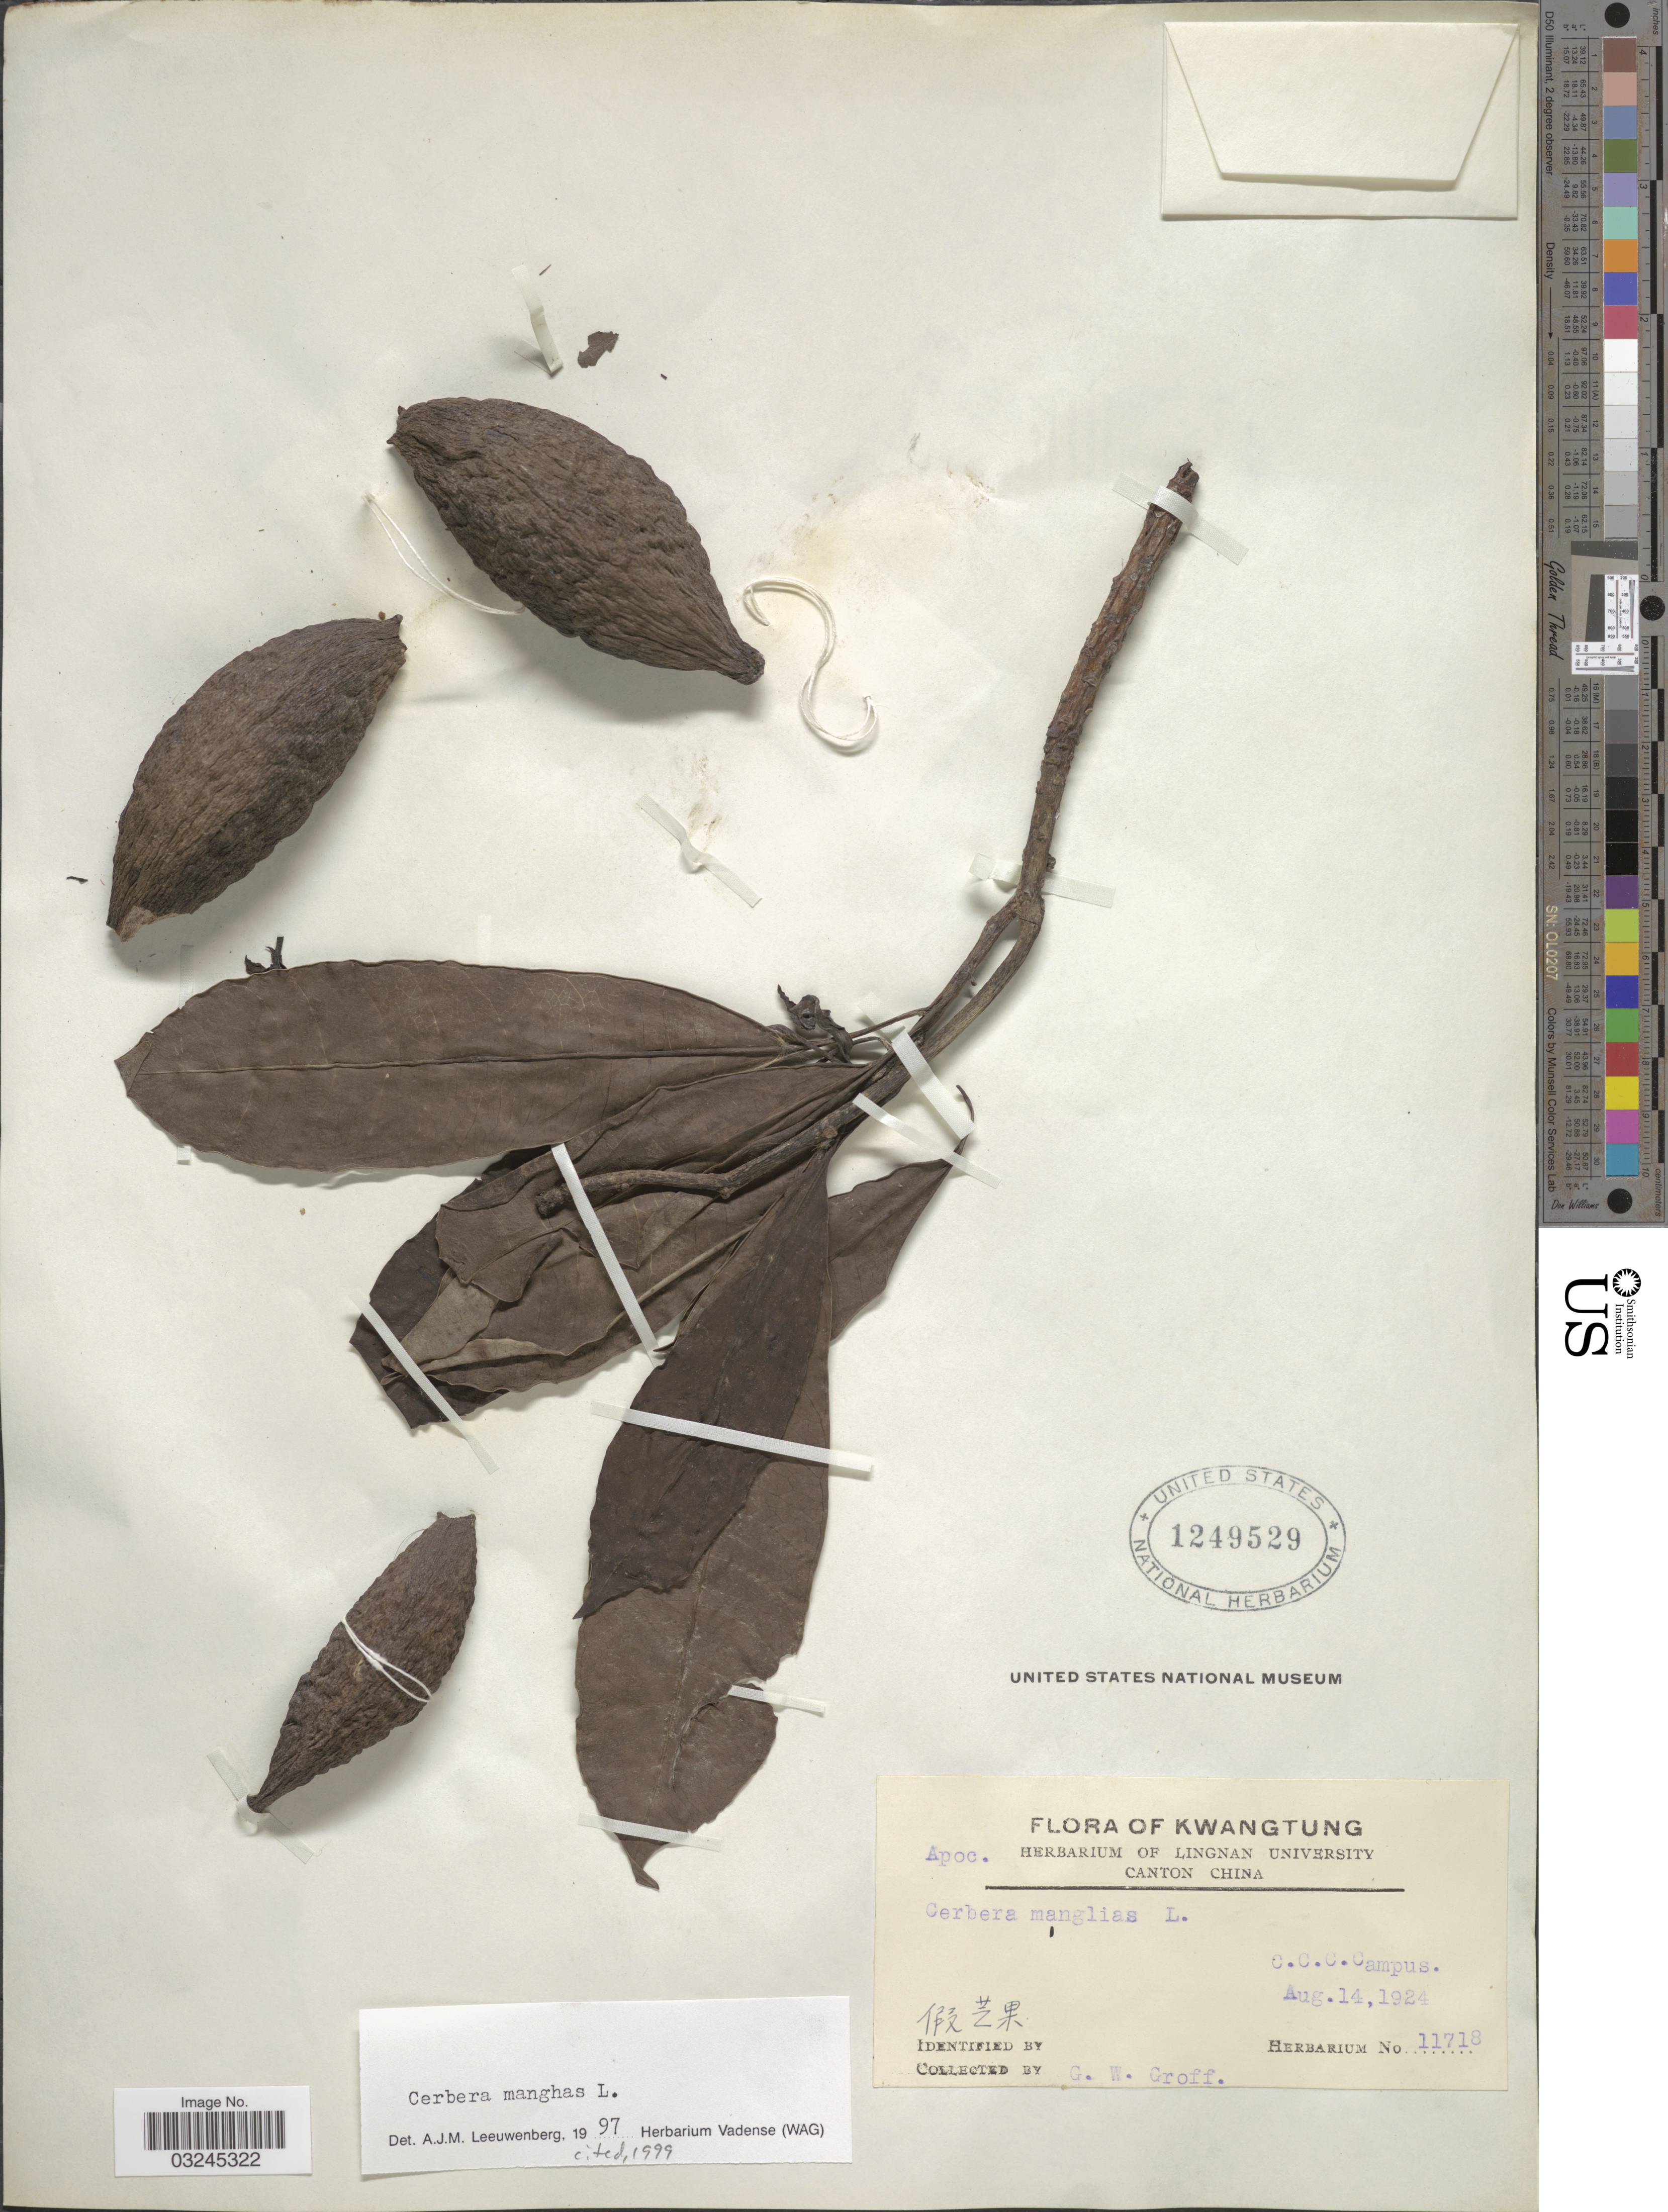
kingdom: Plantae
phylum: Tracheophyta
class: Magnoliopsida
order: Gentianales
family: Apocynaceae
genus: Cerbera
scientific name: Cerbera manghas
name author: L.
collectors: G. Groff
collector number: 11718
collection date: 1924-08-14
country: China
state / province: Guangdong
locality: Kwangtung. C. C. C. Campus.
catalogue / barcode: US 1249529